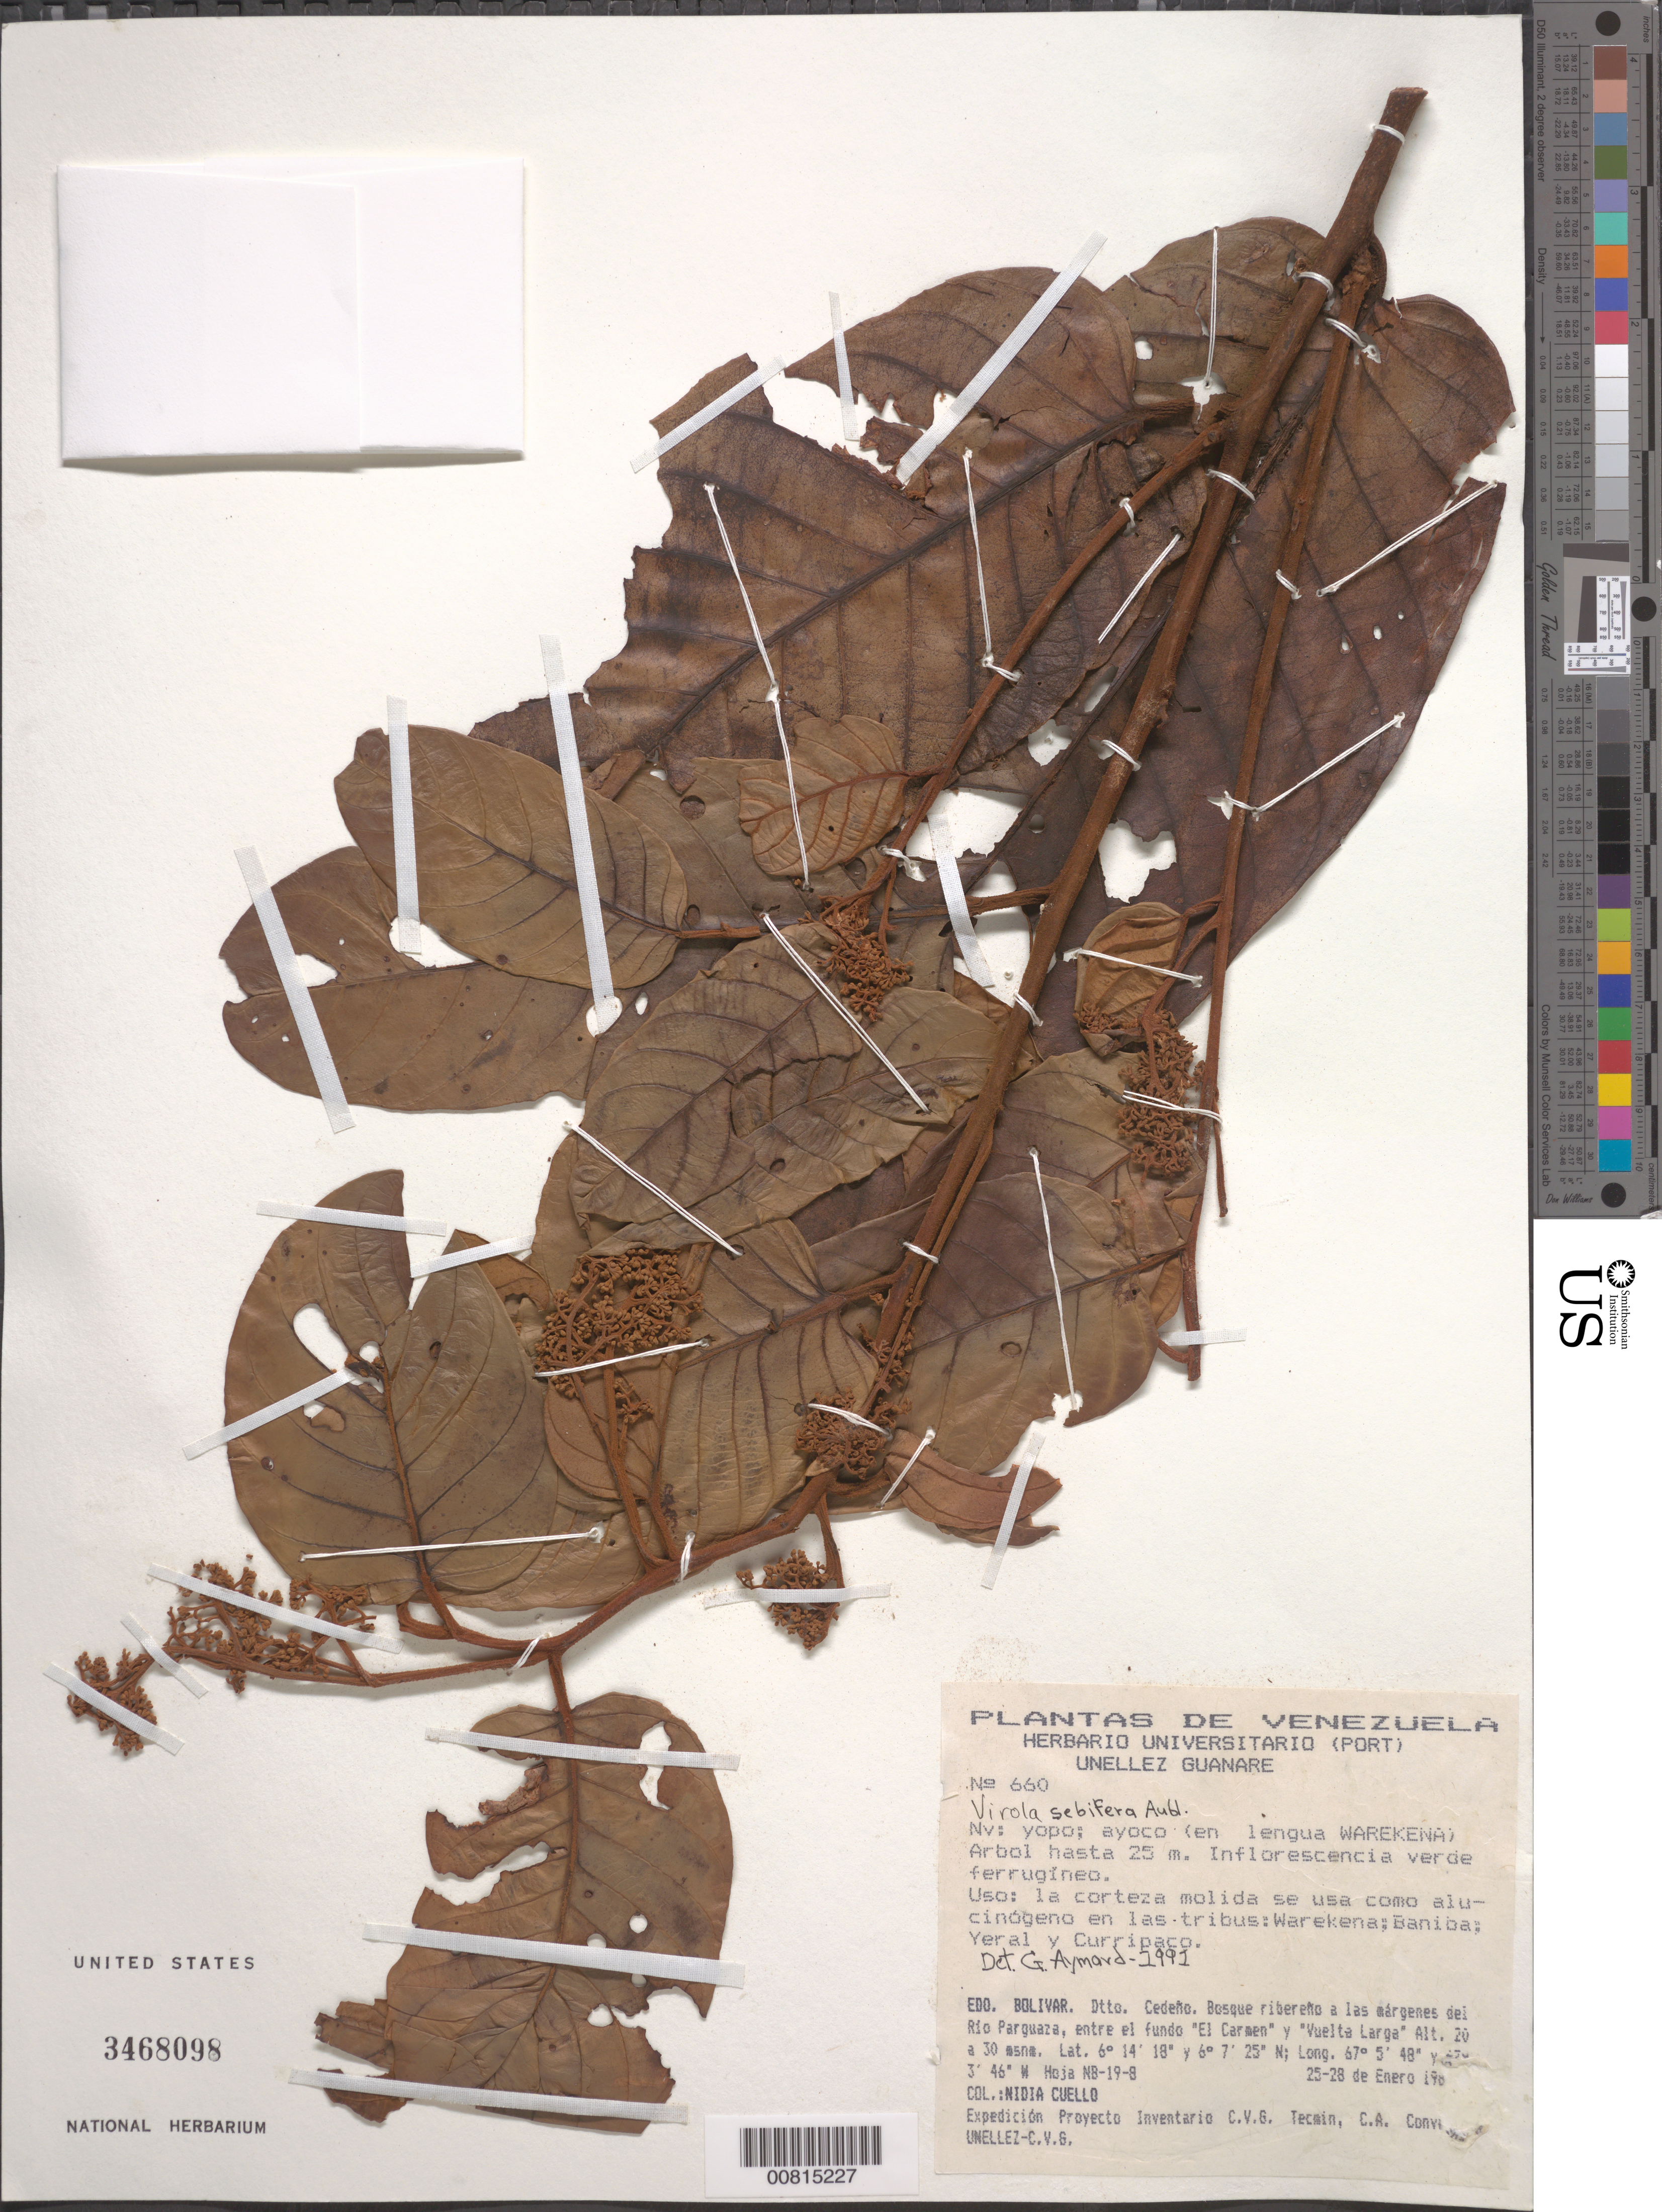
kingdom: Plantae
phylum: Tracheophyta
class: Magnoliopsida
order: Magnoliales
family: Myristicaceae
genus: Virola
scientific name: Virola sebifera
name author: Aubl.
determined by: Aymard C., G. A., (PORT), Univ. Nac. Exp. de los Llanos Ezequiel Zamora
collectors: N. L. Cuello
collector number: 660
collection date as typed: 25-Jan-89 to 28-Jan-89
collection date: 1989-01-25/1989-01-28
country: Venezuela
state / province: Bolívar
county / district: Cedeño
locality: Rio Parguaza, entre el fundo 'El Carmen' y 'Vuelta Larga'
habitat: Riverine forest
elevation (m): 20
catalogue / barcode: US 3468098